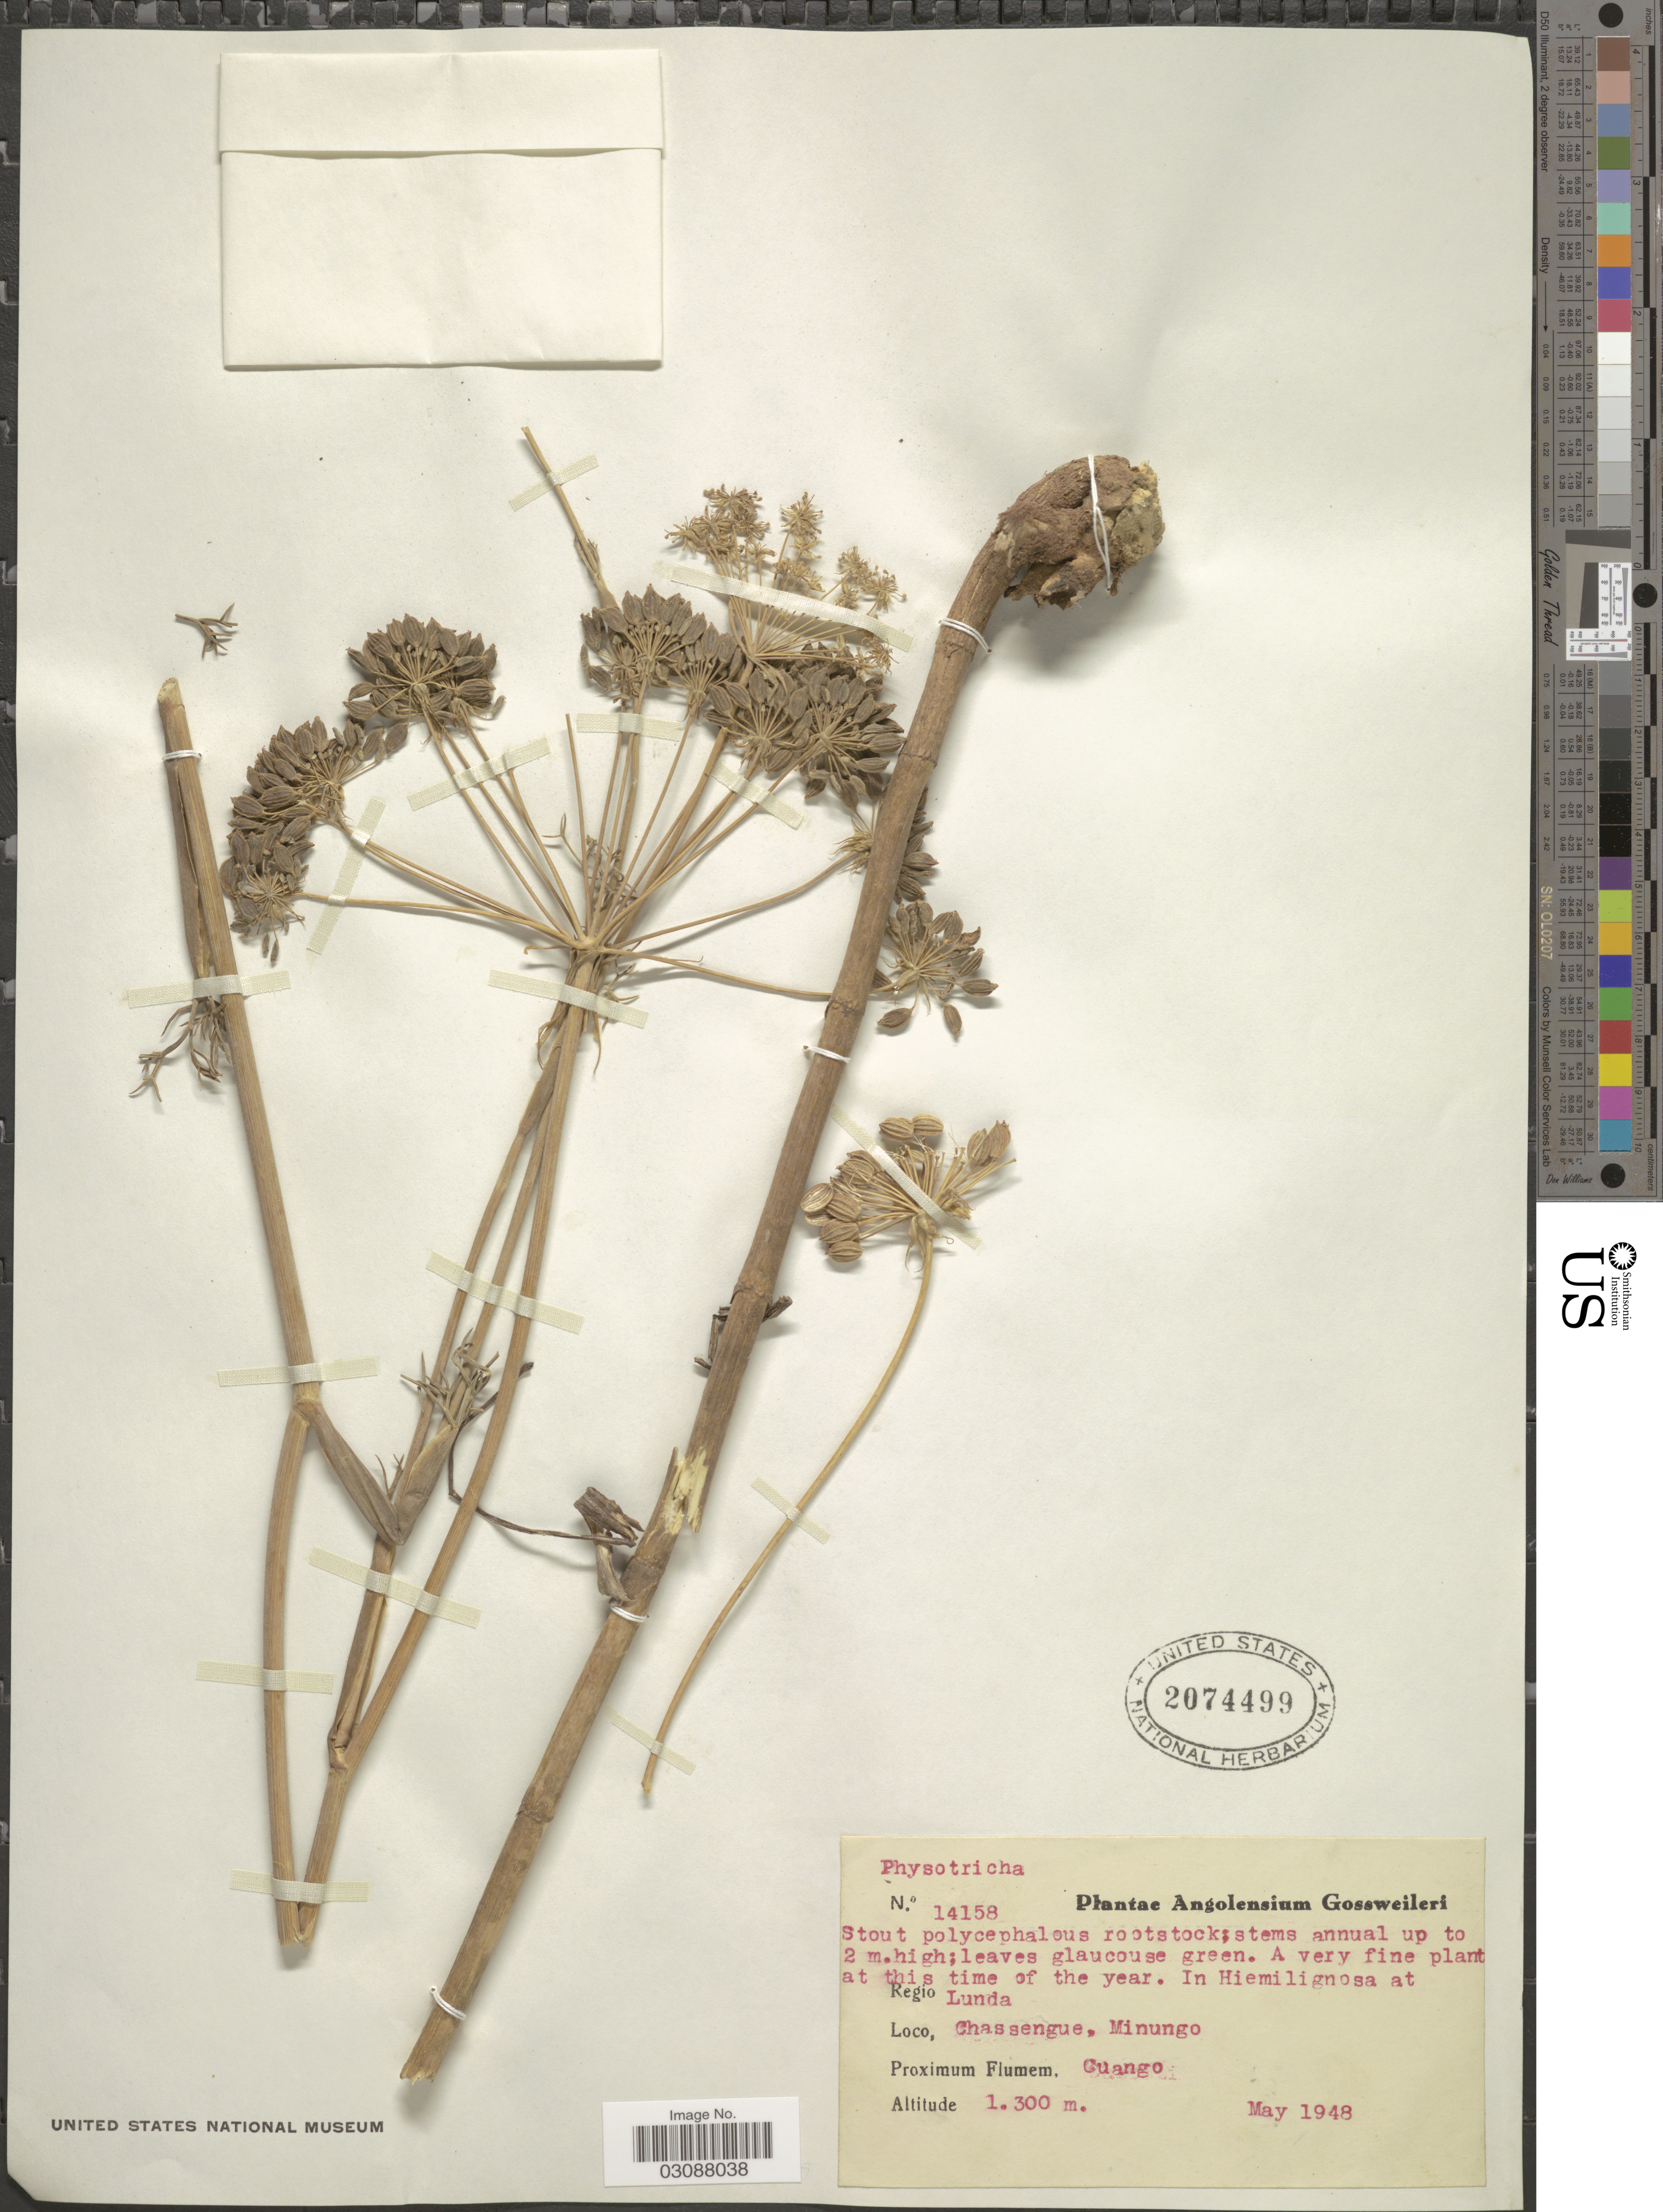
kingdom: Plantae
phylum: Tracheophyta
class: Magnoliopsida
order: Apiales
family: Apiaceae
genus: Physotrichia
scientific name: Physotrichia sp.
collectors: -. Gossweiler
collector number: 14158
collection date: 1948-05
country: Angola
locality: Angolensium. In Hiemilignosa at Regio Lunda. Chassengue, Minungo. Proximum Flumem, Guango.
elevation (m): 1300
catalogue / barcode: US 2074499